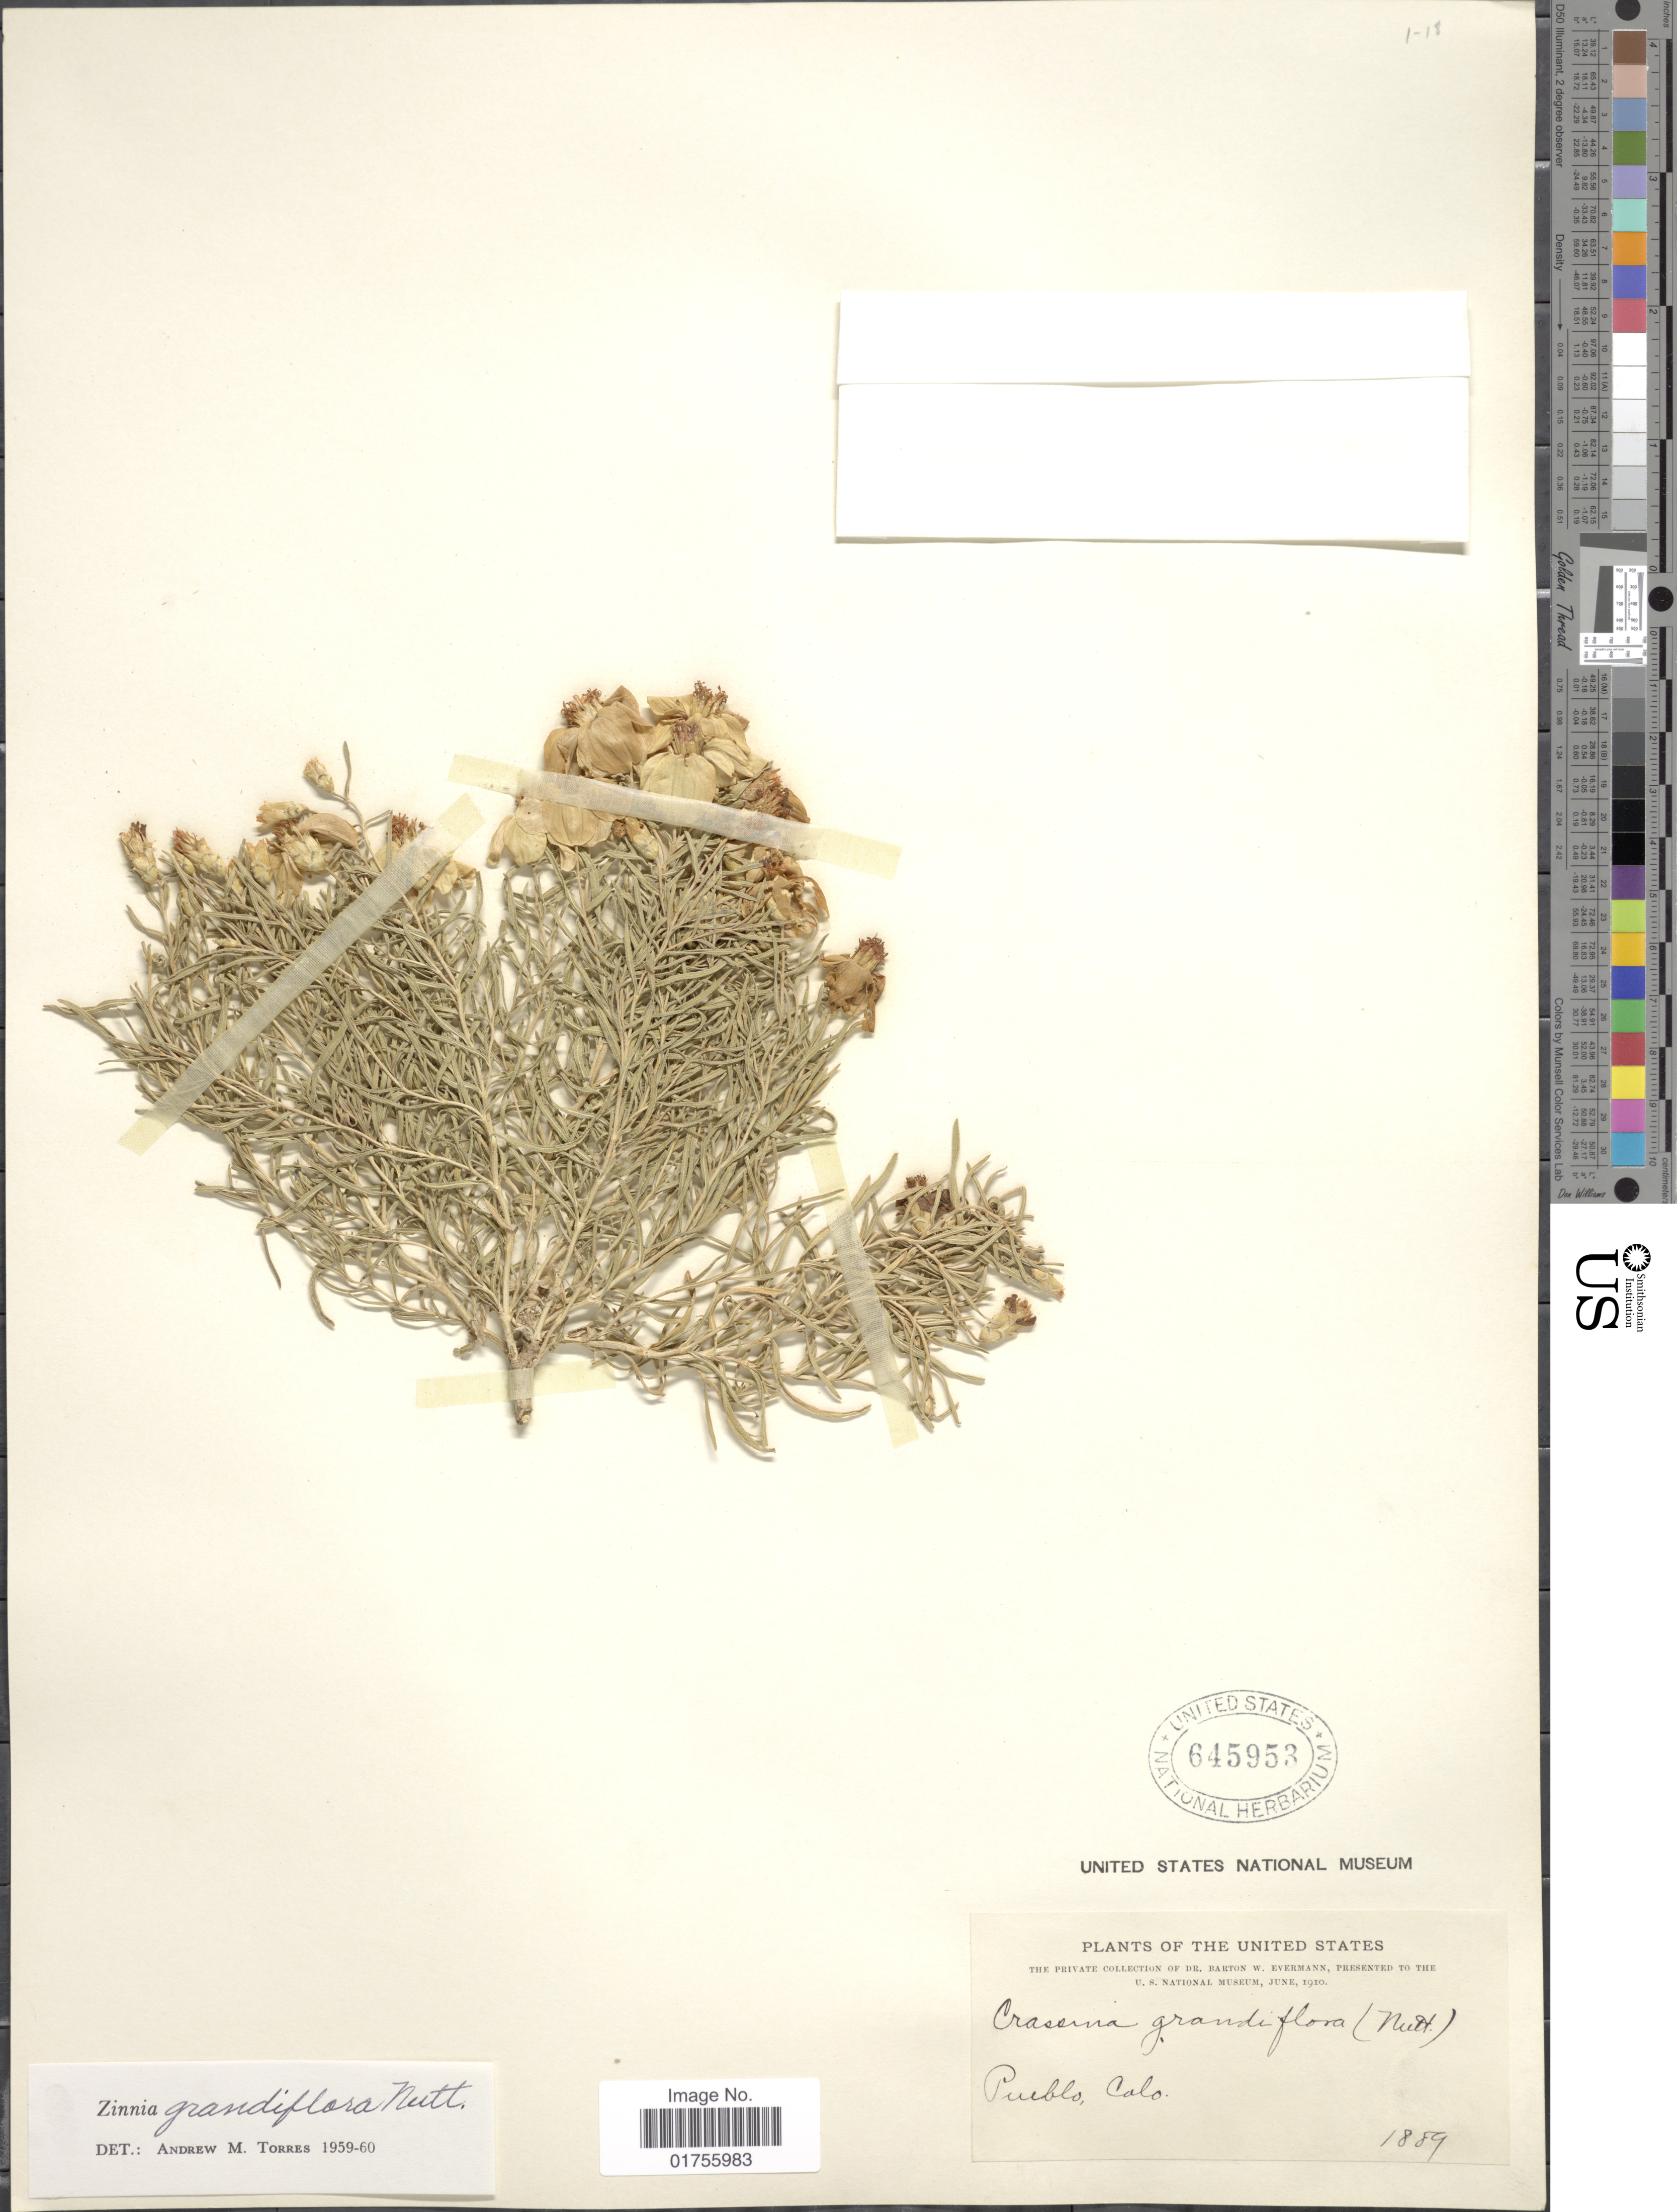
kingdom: Plantae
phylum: Tracheophyta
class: Magnoliopsida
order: Asterales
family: Asteraceae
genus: Zinnia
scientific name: Zinnia grandiflora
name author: Nutt.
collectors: B. W. Evermann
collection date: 1889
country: United States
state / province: Colorado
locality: Pueblo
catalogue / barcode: US 645953